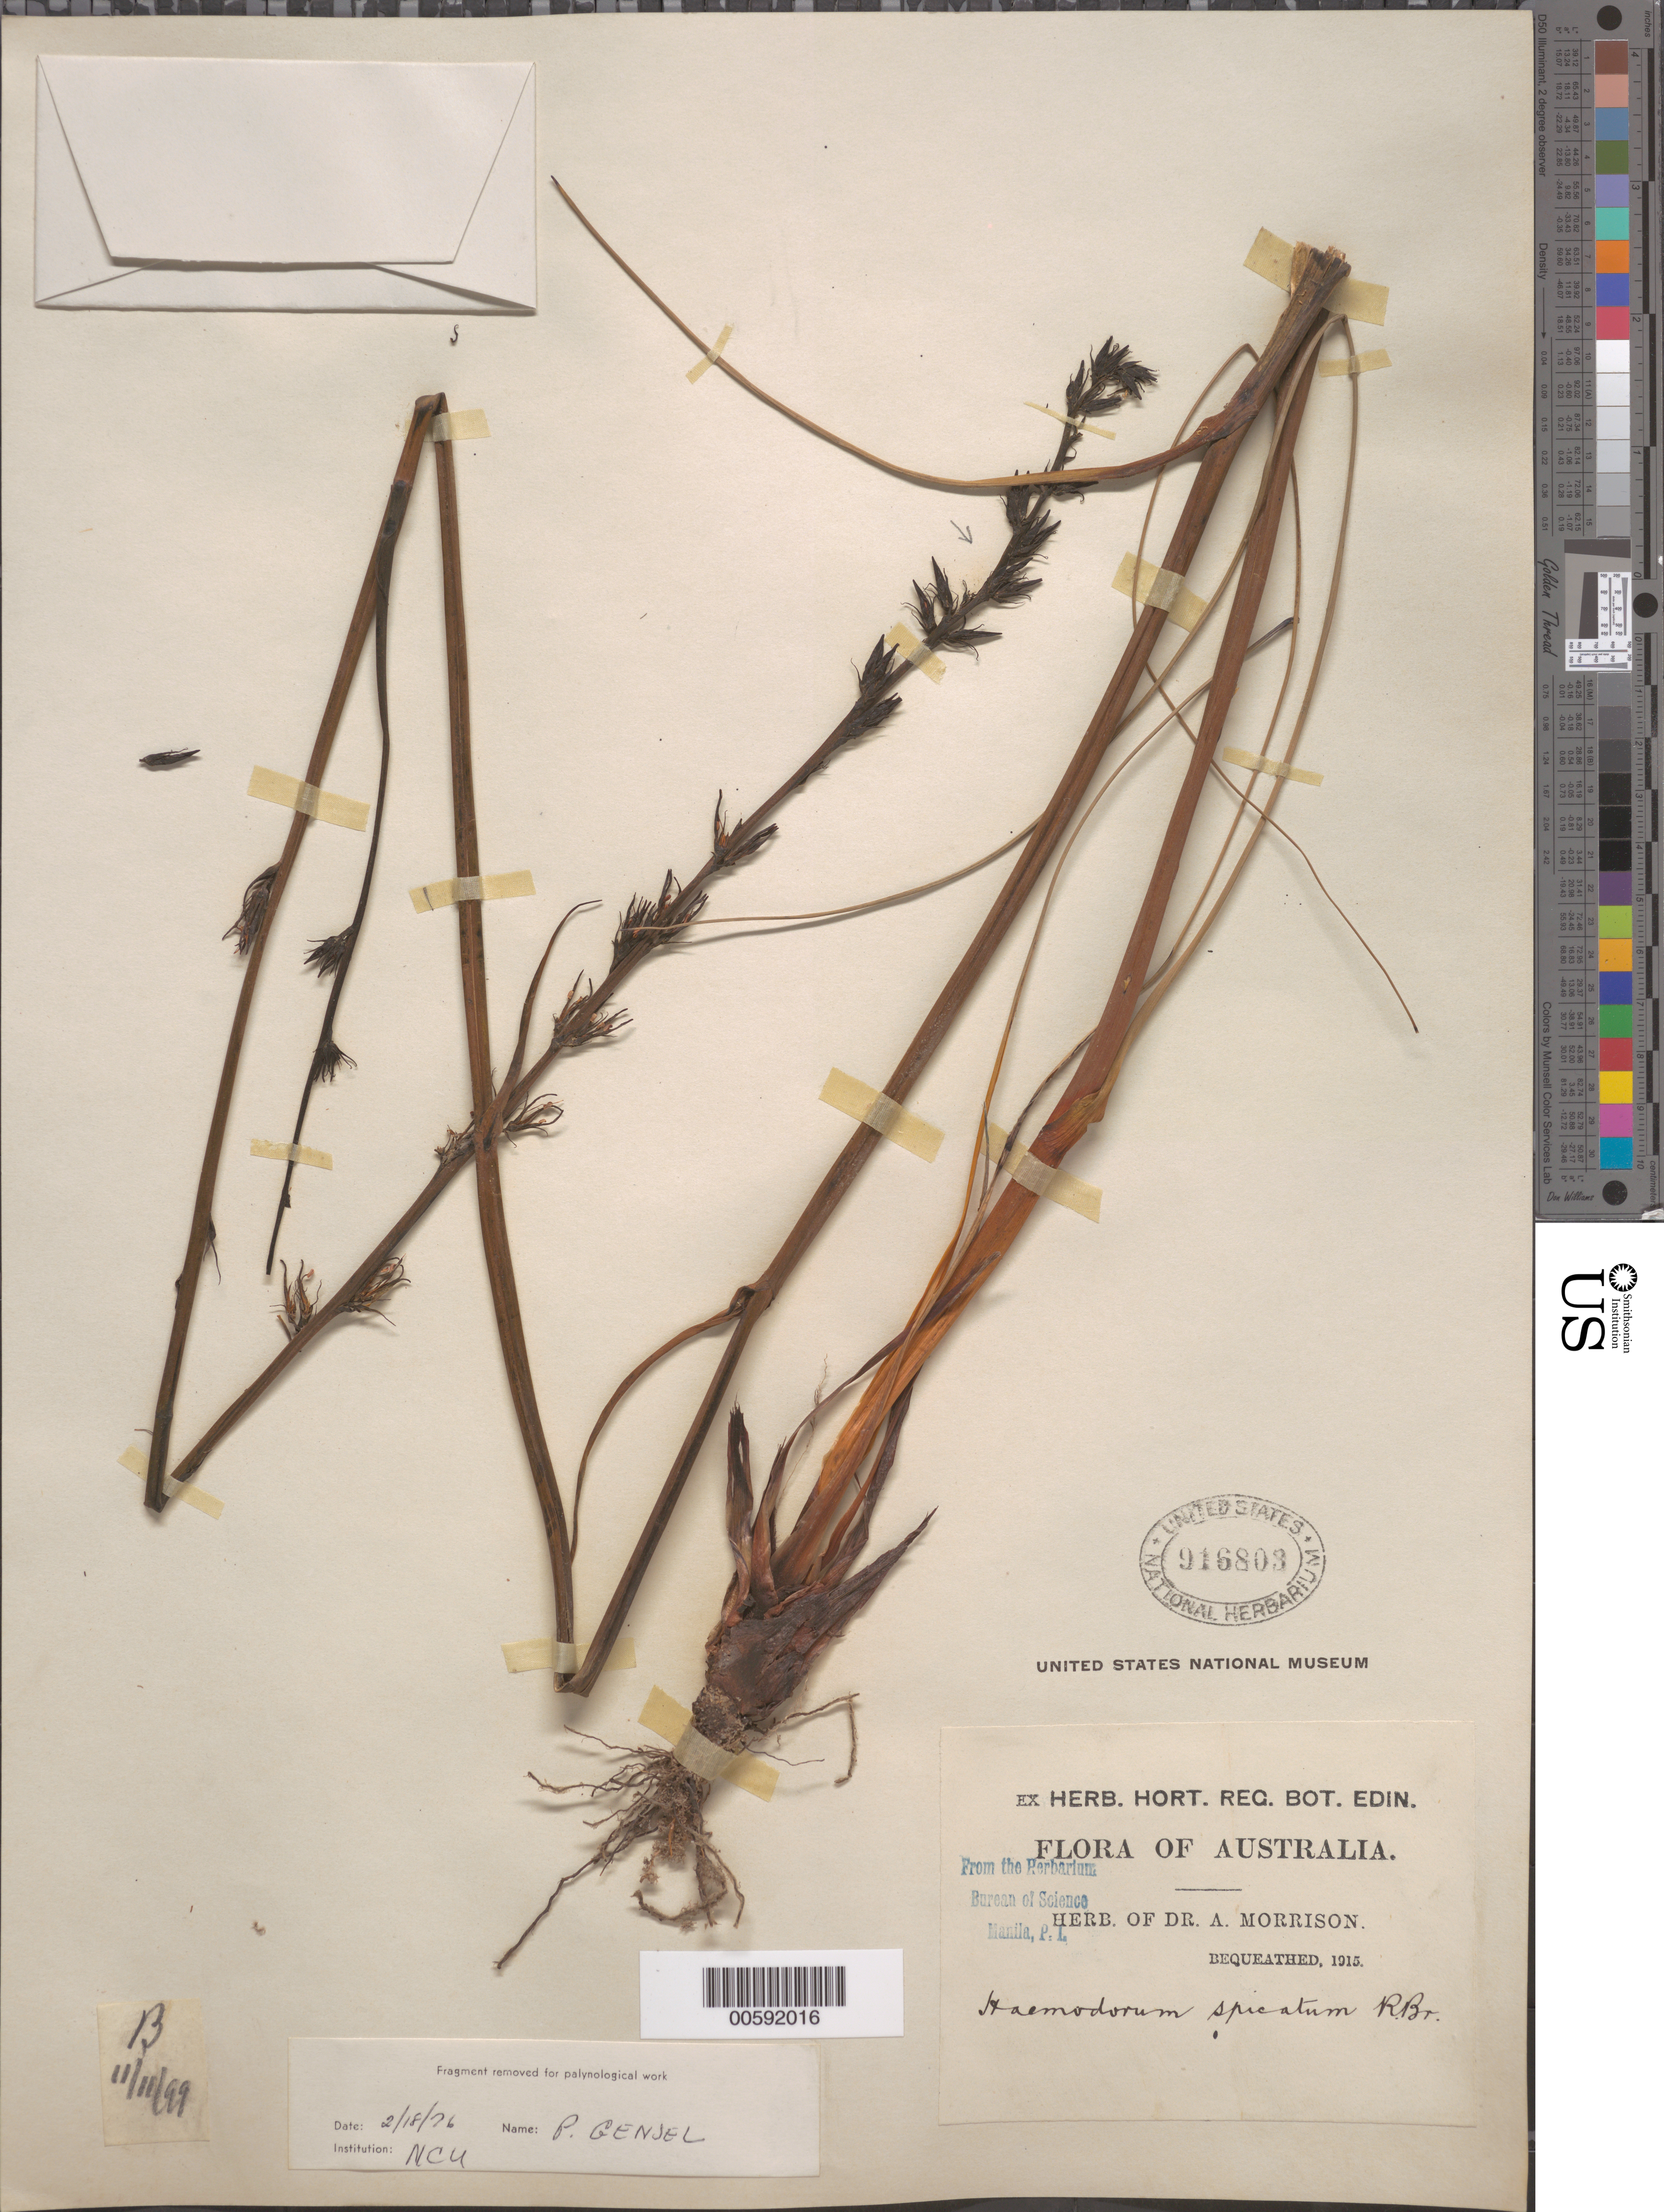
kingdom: Plantae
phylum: Tracheophyta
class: Liliopsida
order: Commelinales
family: Haemodoraceae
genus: Haemodorum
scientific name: Haemodorum spicatum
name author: R. Br.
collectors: A. Morrison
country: Australia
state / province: Western Australia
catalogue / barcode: US 916803